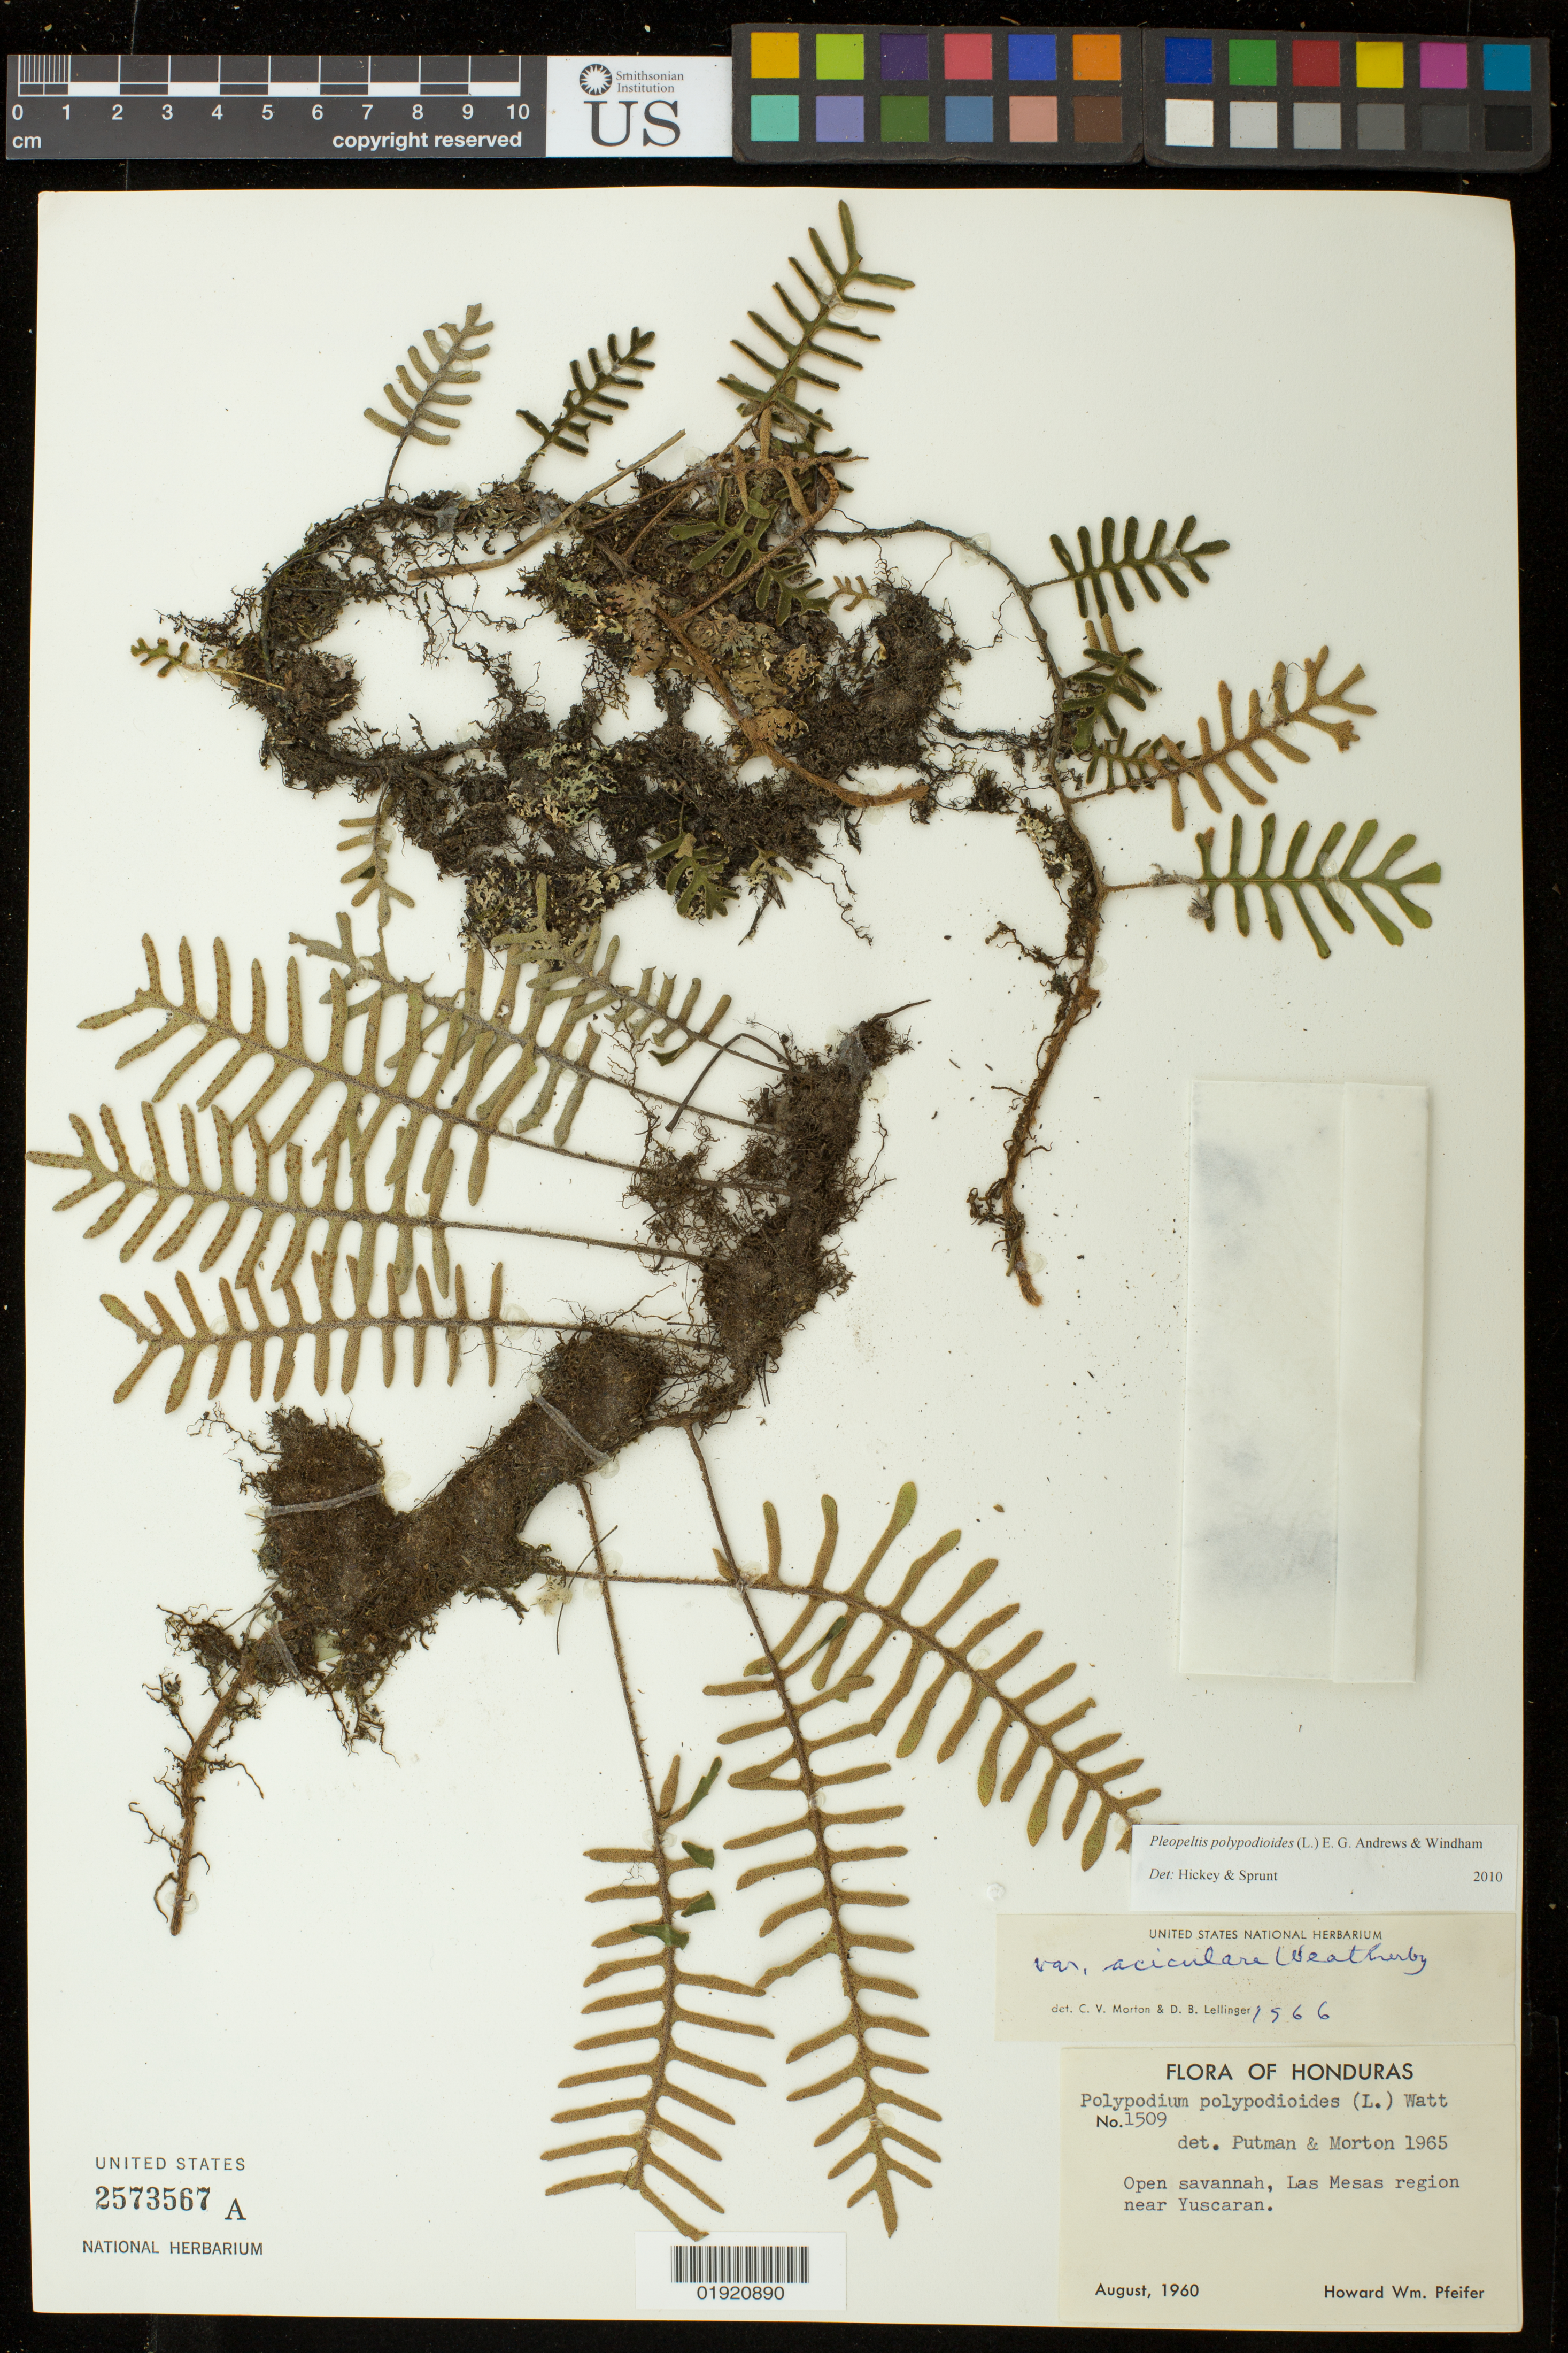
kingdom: Plantae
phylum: Tracheophyta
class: Polypodiopsida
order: Polypodiales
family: Polypodiaceae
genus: Pleopeltis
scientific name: Pleopeltis polypodioides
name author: (L.) E.G. Andrews & Windham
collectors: H. W. Pfeifer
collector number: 1509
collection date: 1960-08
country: Honduras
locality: Las Mesas region near Yuscaran.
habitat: Open savannah.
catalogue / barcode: US 2573567